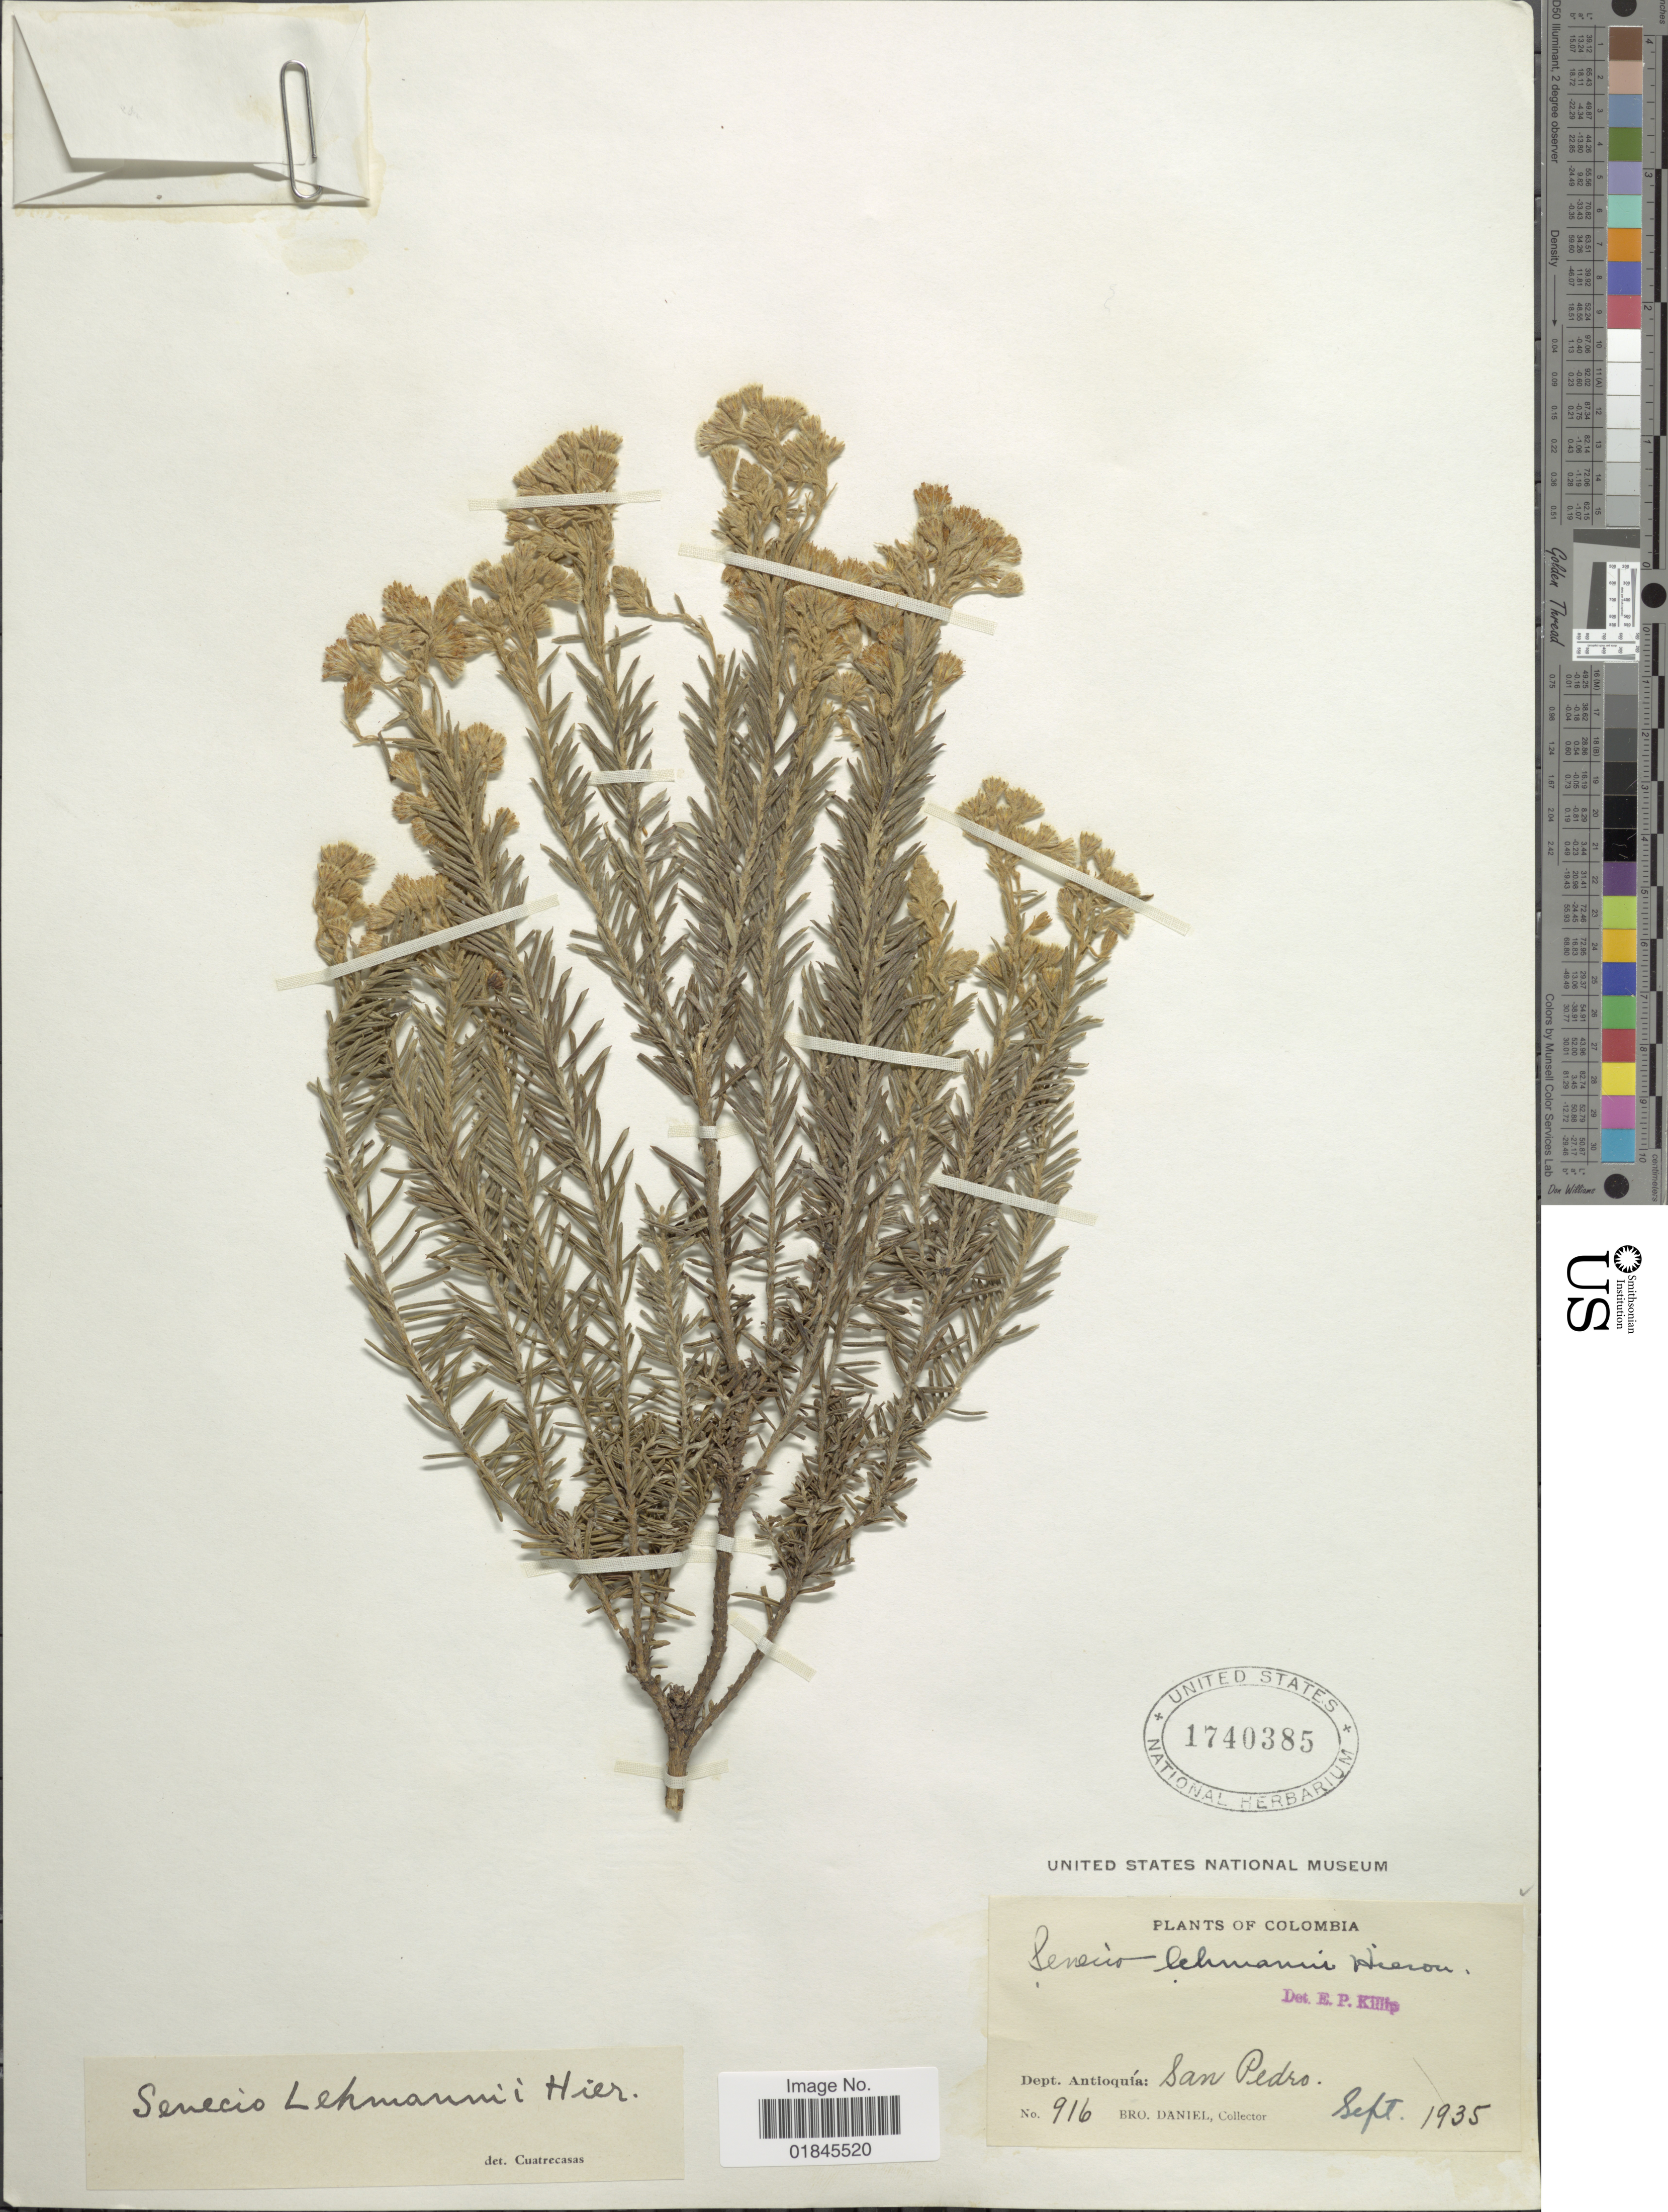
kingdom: Plantae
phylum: Tracheophyta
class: Magnoliopsida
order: Asterales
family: Asteraceae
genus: Pentacalia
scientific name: Pentacalia ledifolia subsp. lehmannii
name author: (Hieron.) Cuatrec.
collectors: Bro. Daniel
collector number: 916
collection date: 1935-09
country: Colombia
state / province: Antioquia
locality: Dept. Antioquía : San Pedro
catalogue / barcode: US 1740385